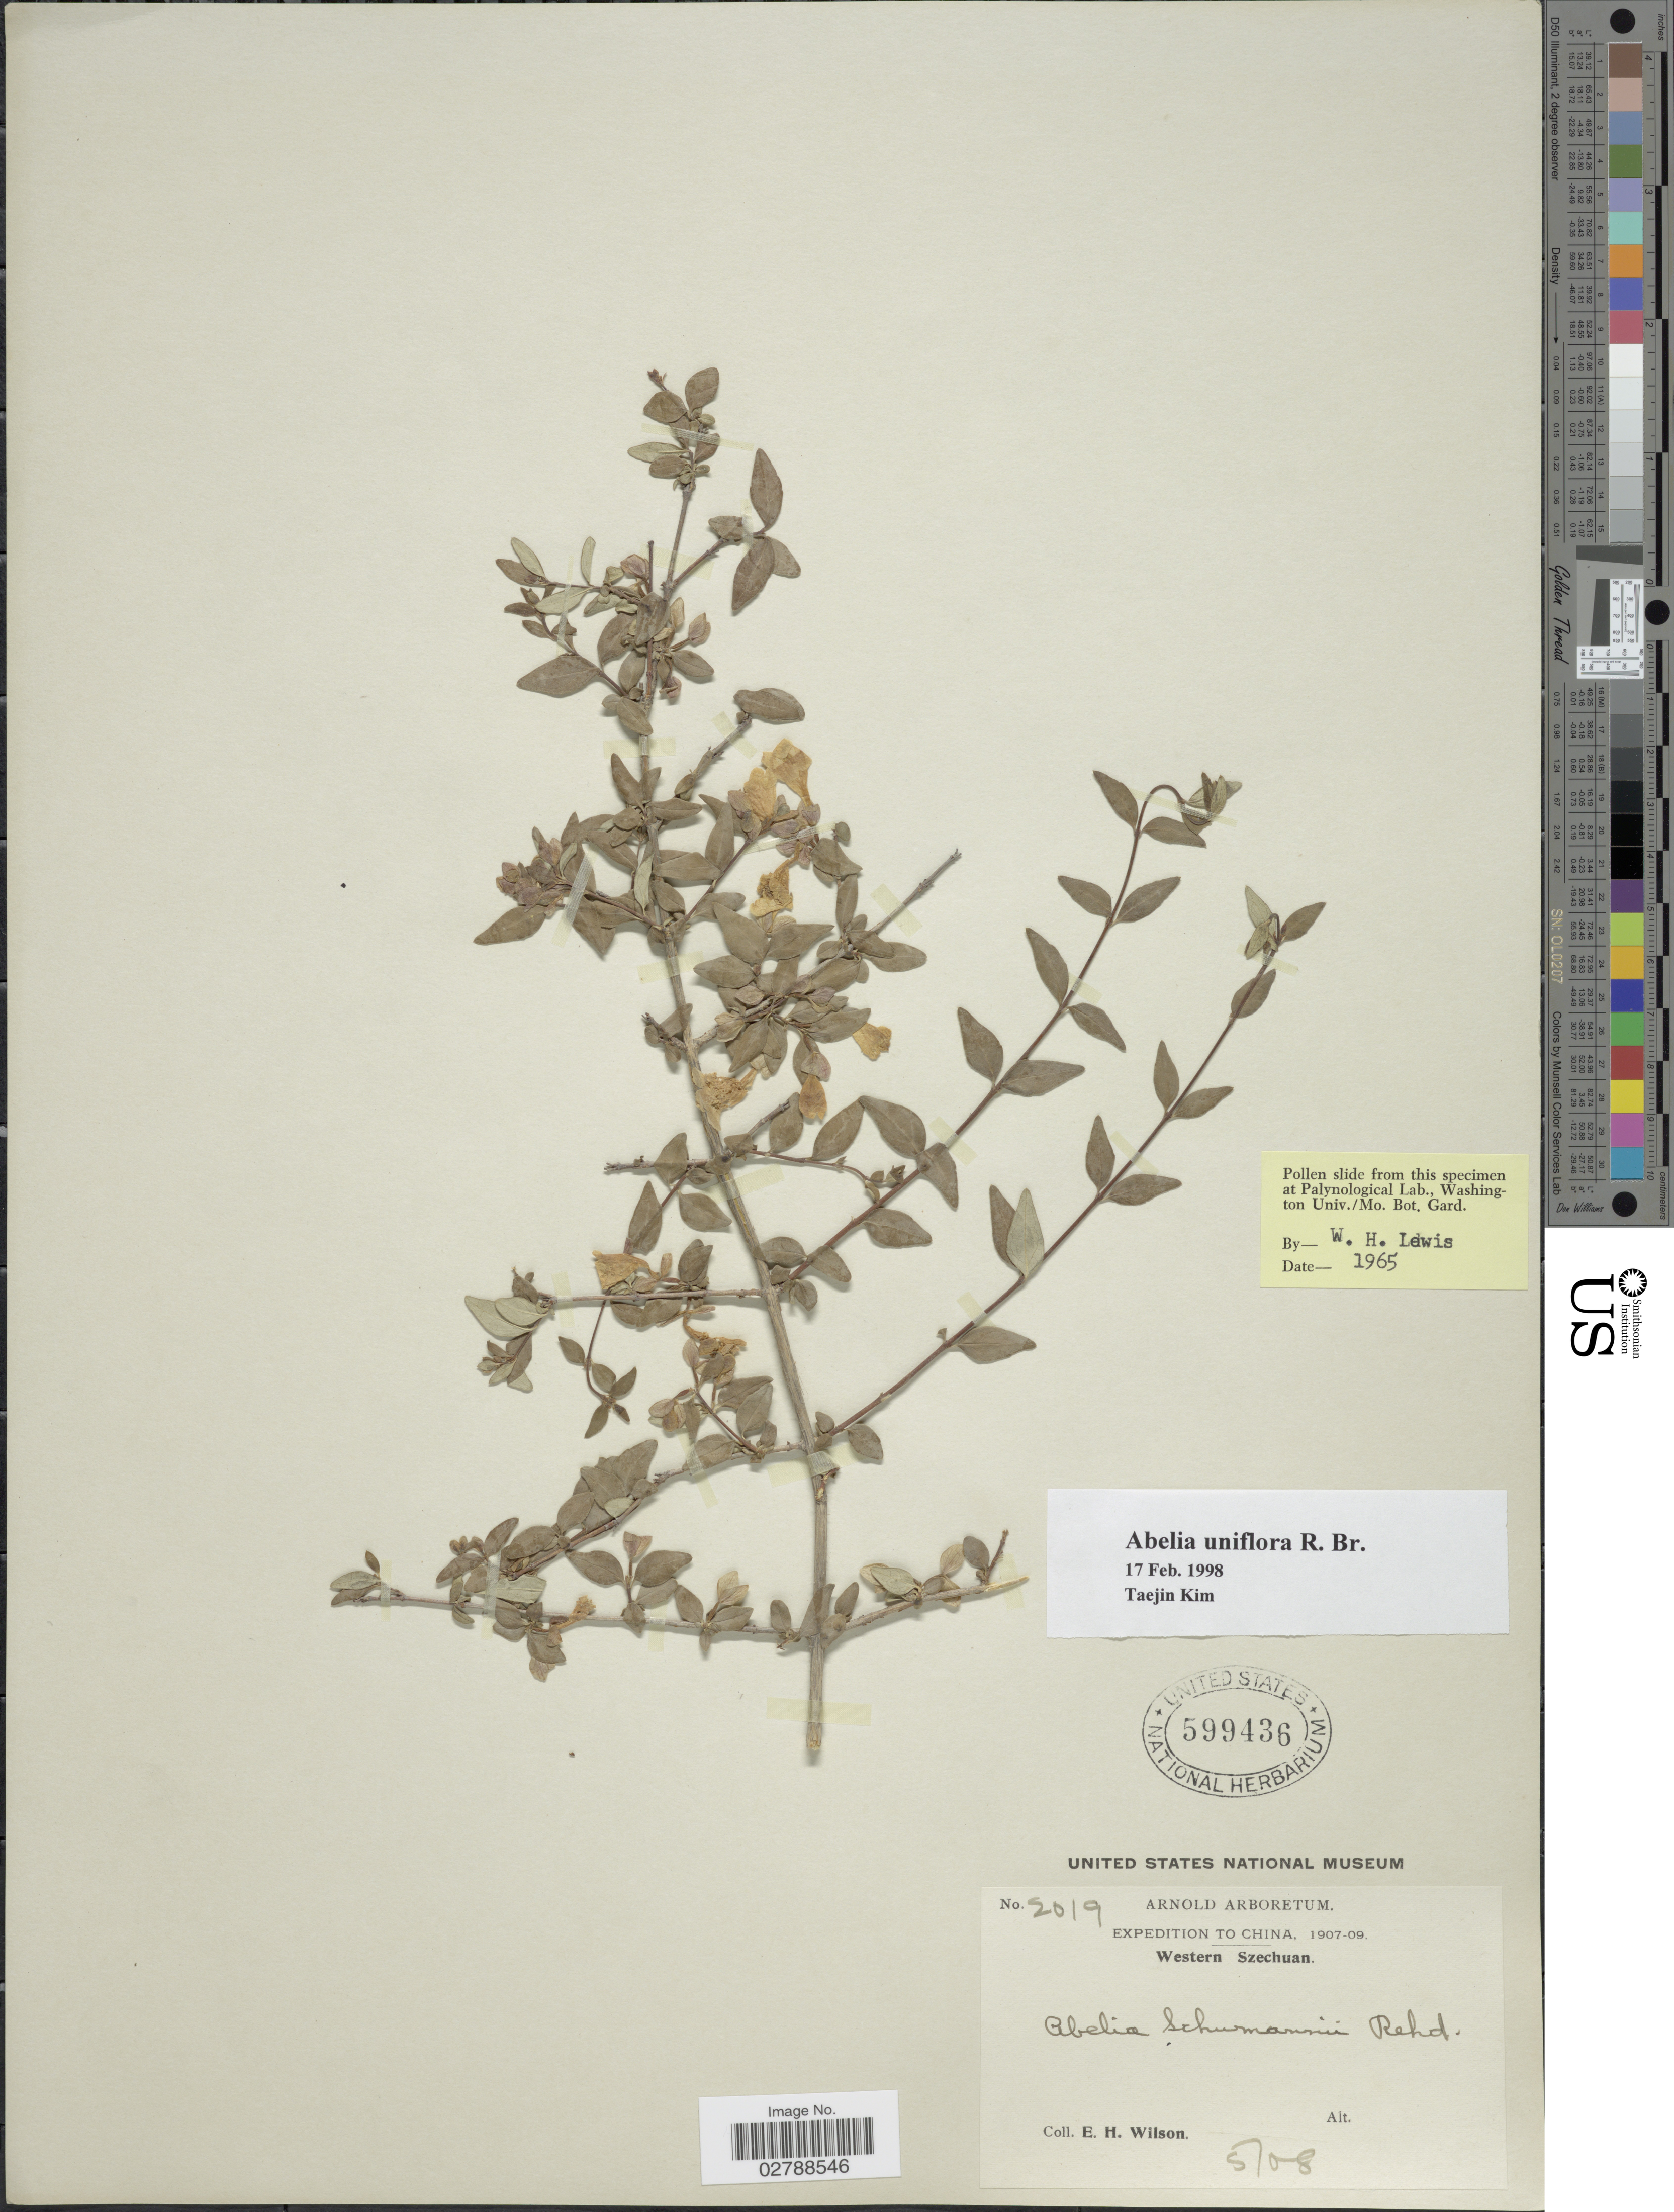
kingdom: Plantae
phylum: Tracheophyta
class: Magnoliopsida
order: Dipsacales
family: Caprifoliaceae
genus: Abelia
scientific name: Abelia uniflora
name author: R. Br.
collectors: E. Wilson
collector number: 2019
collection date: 1908-05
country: China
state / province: Sichuan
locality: Western Szechuan.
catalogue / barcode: US 599436